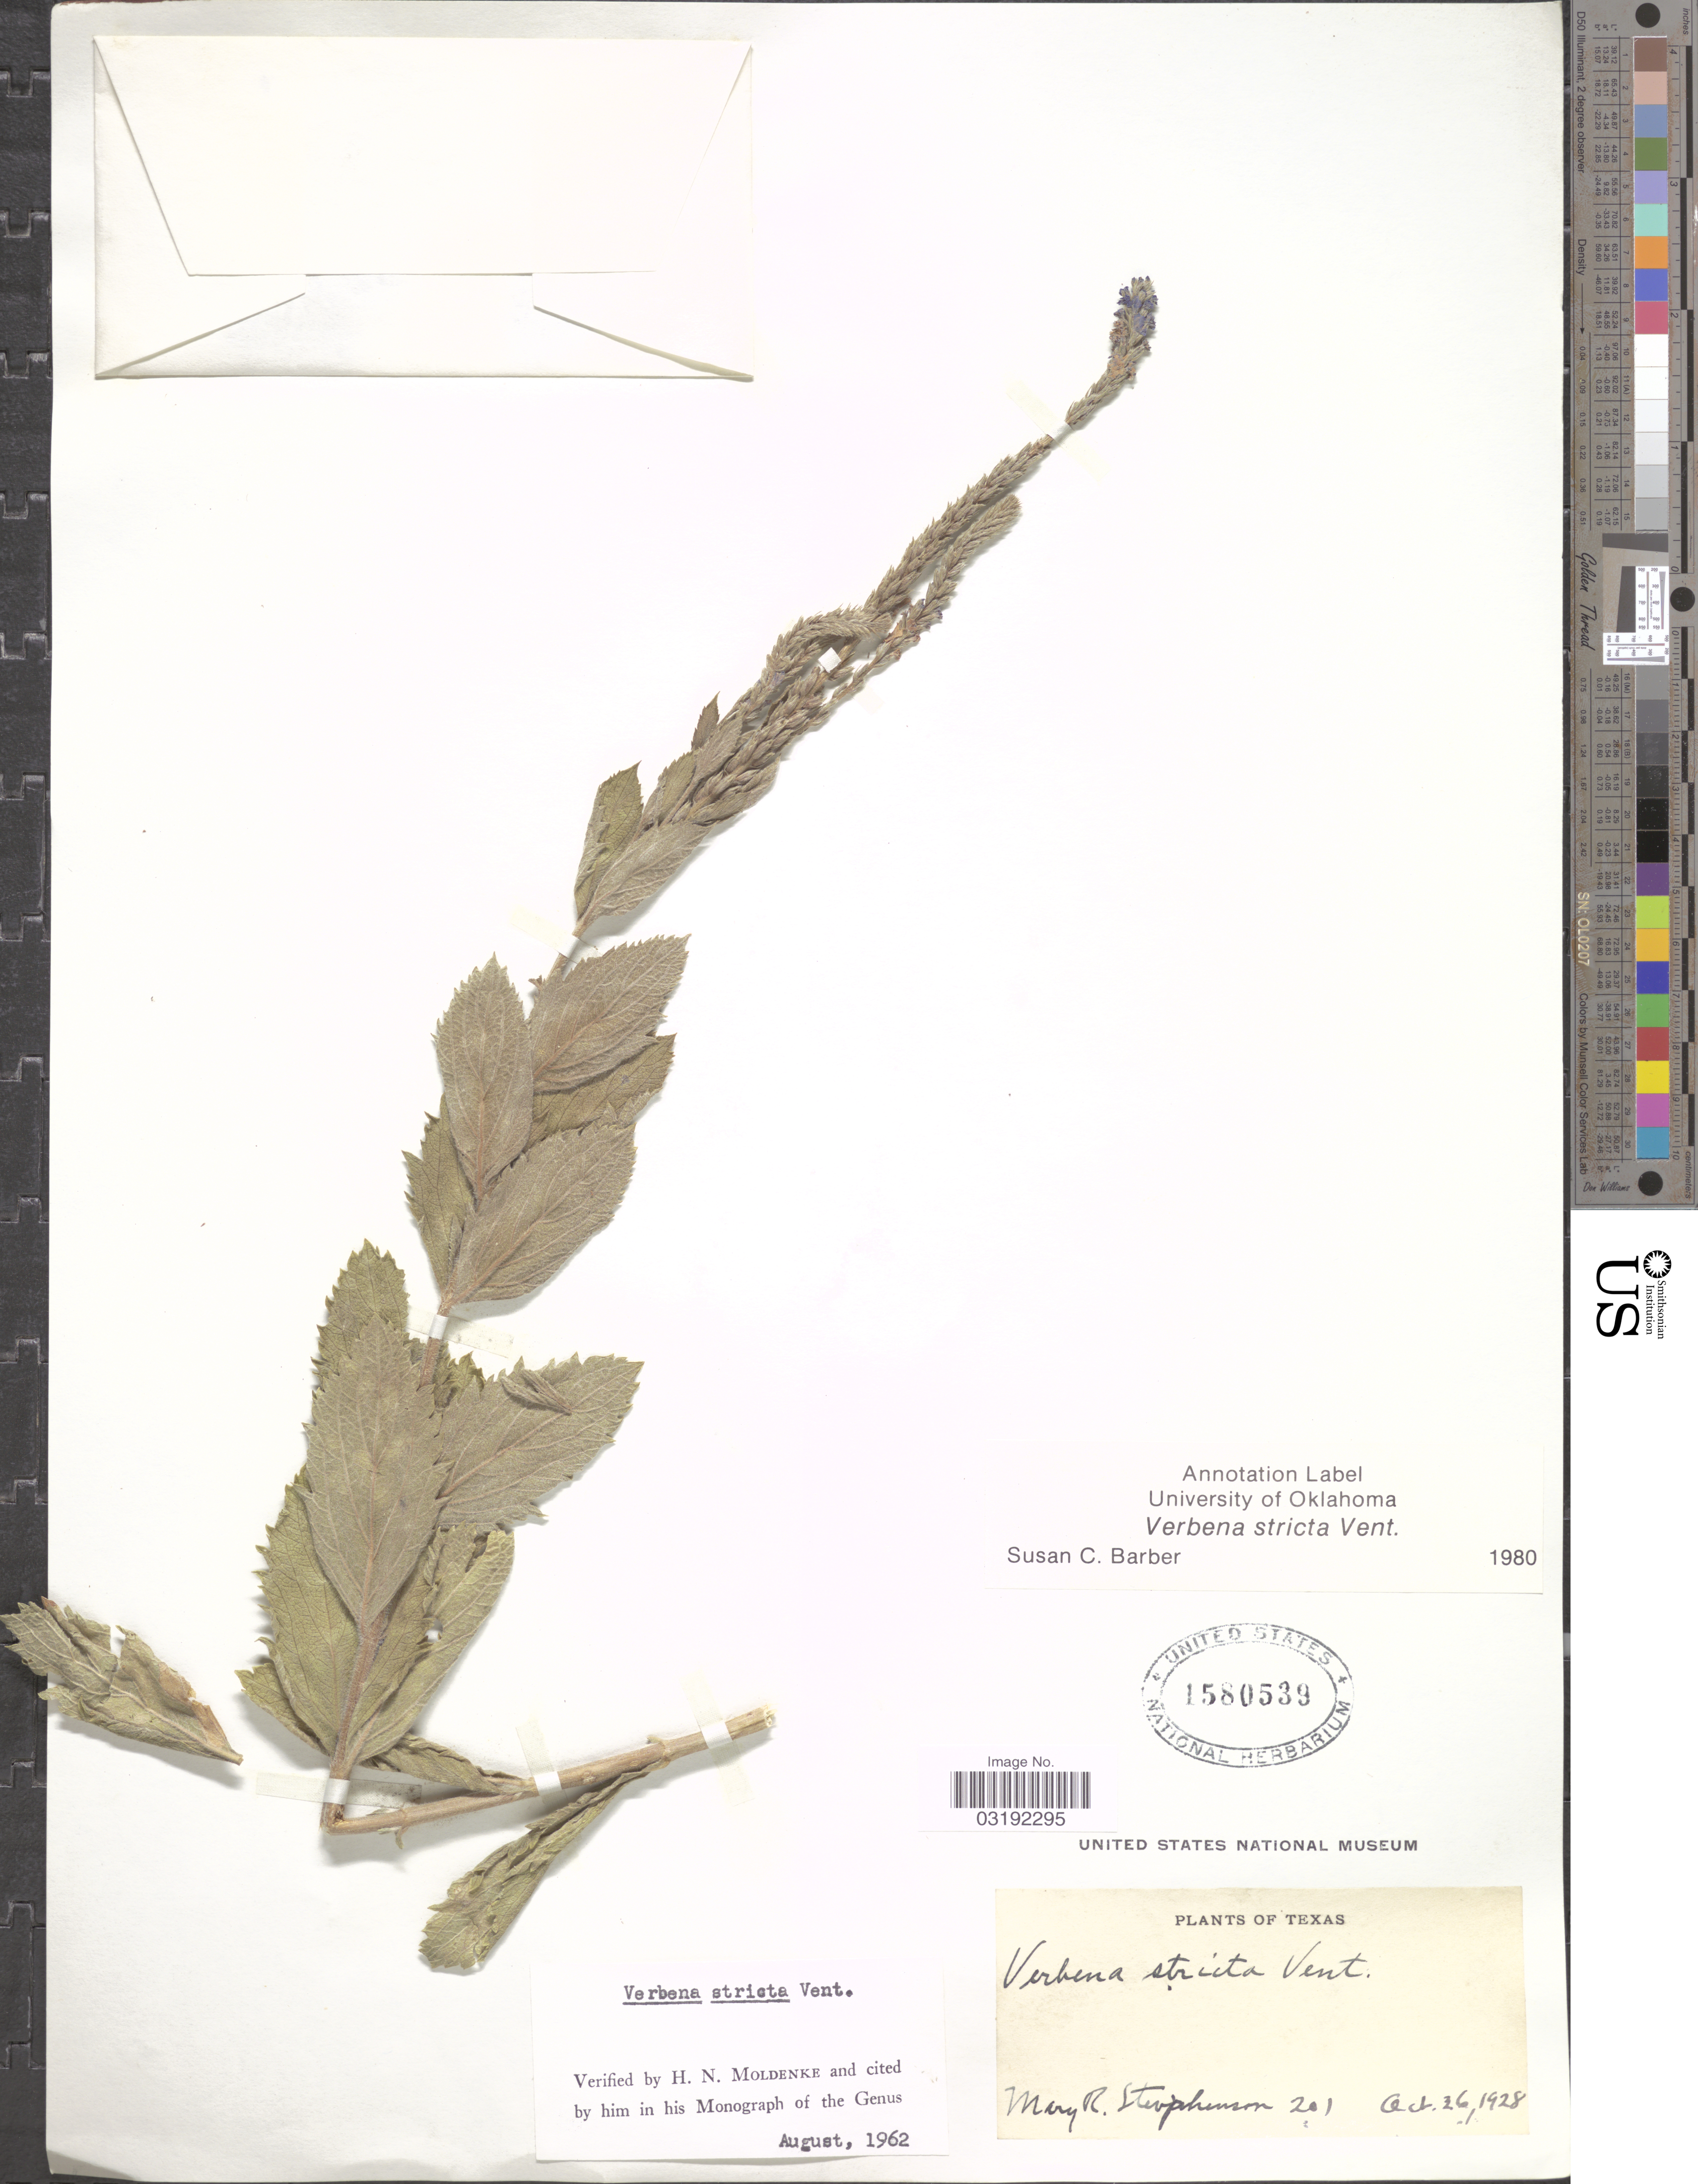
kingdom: Plantae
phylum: Tracheophyta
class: Magnoliopsida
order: Lamiales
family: Verbenaceae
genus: Verbena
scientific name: Verbena stricta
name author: Vent.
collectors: M. Stephenson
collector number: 201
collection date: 1928-10-26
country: United States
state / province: Texas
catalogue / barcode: US 1580539